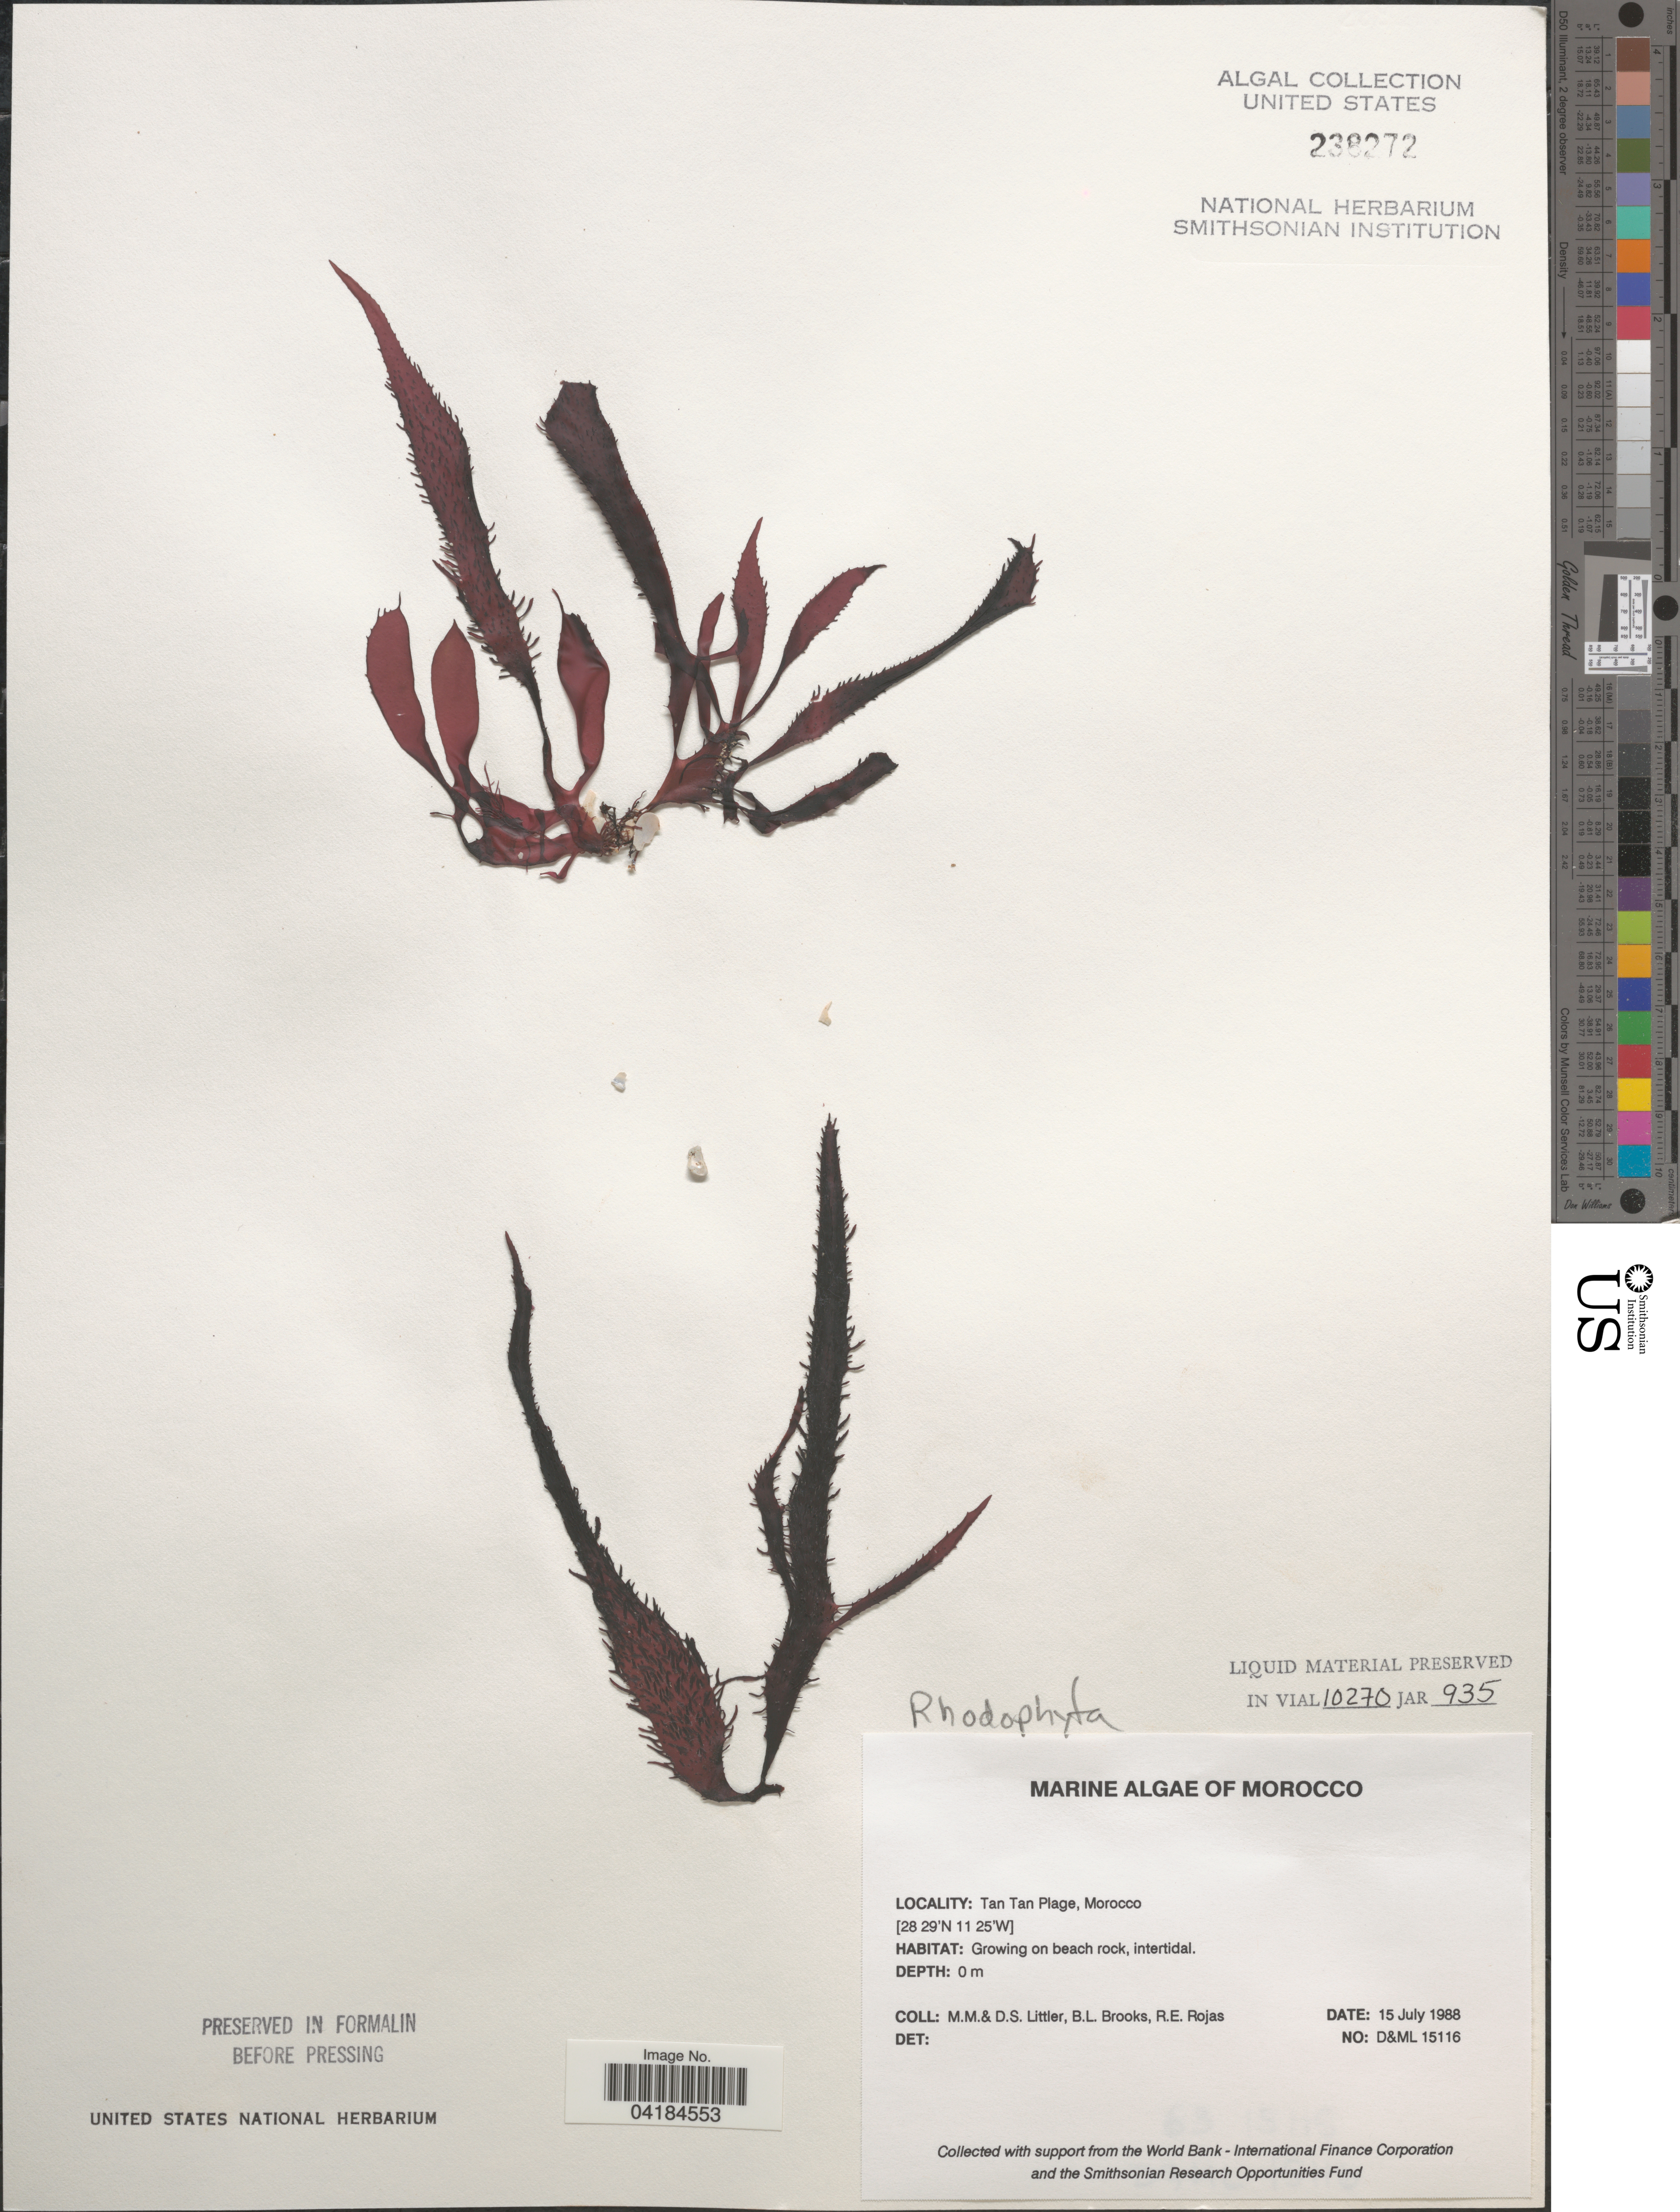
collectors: D. S. Littler, B. Brooks & R. Rojas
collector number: D&ML15116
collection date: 1988-07-15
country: Morocco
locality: Tan Tan Plage.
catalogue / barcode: US 238272